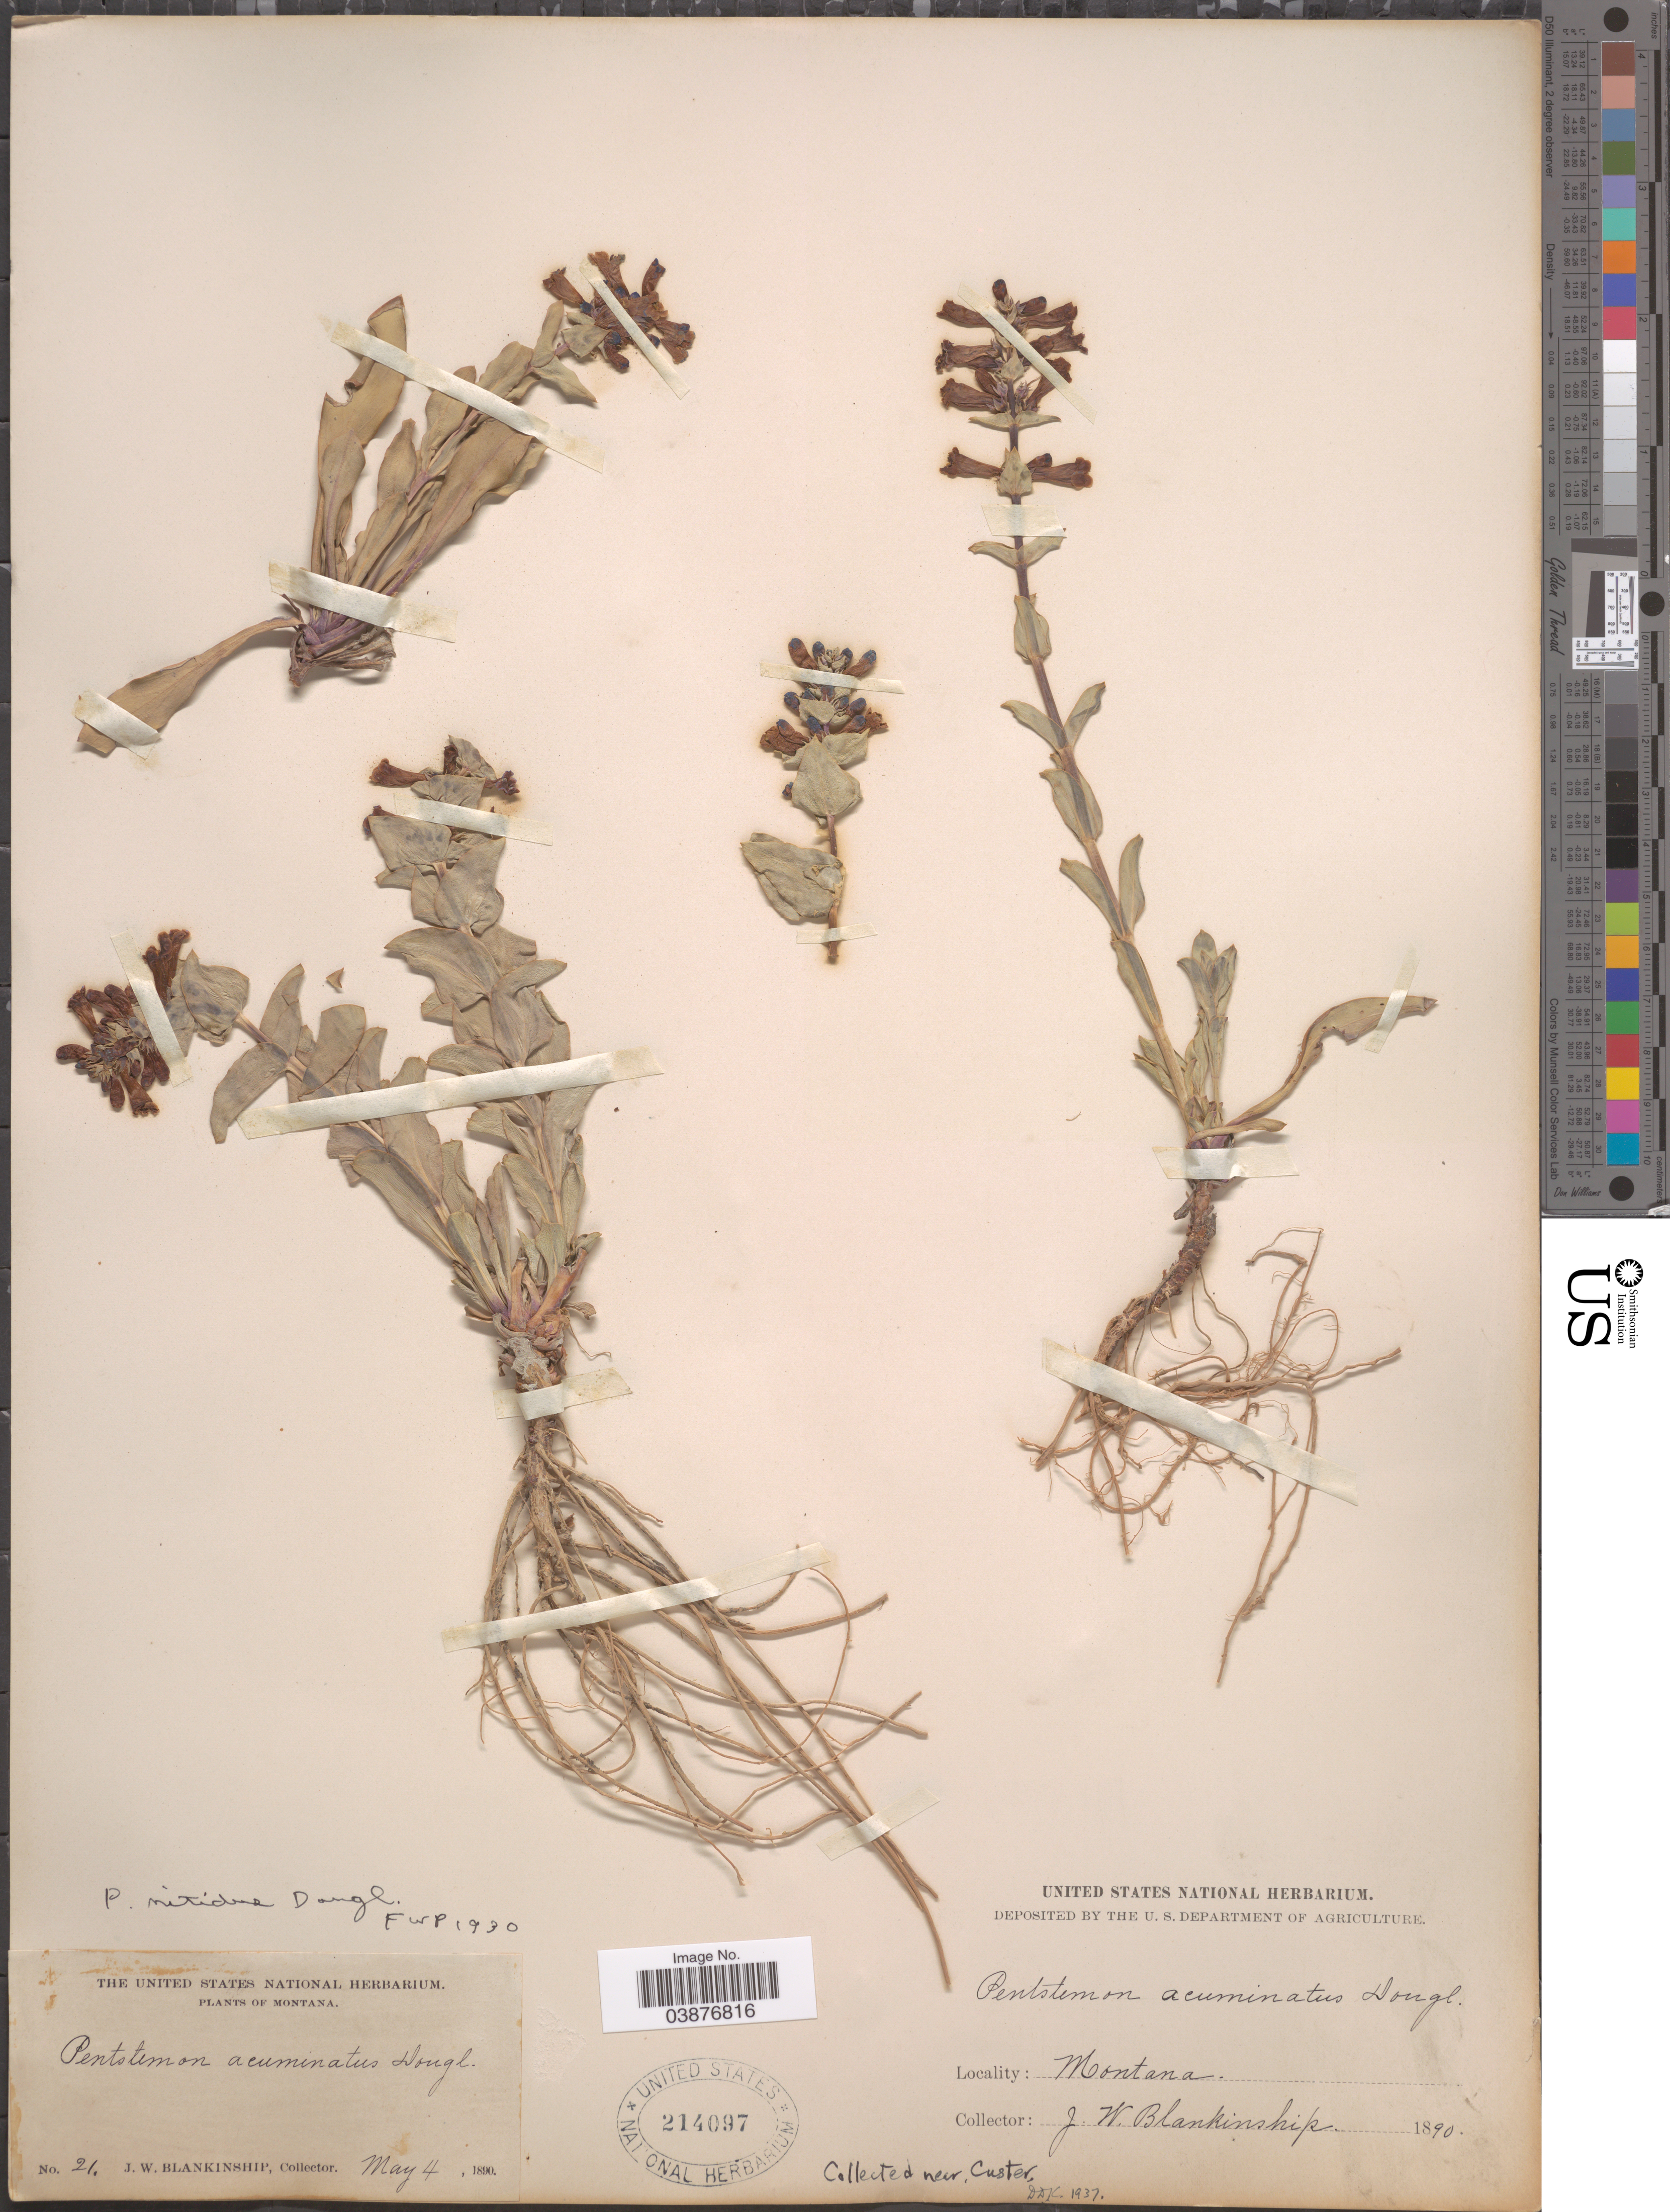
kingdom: Plantae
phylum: Tracheophyta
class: Magnoliopsida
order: Lamiales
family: Plantaginaceae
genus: Penstemon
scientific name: Penstemon nitidus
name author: Douglas ex Benth.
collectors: J. W. Blankinship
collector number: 21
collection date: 1890-05-04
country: United States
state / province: Montana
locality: Near Custer.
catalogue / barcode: US 214097